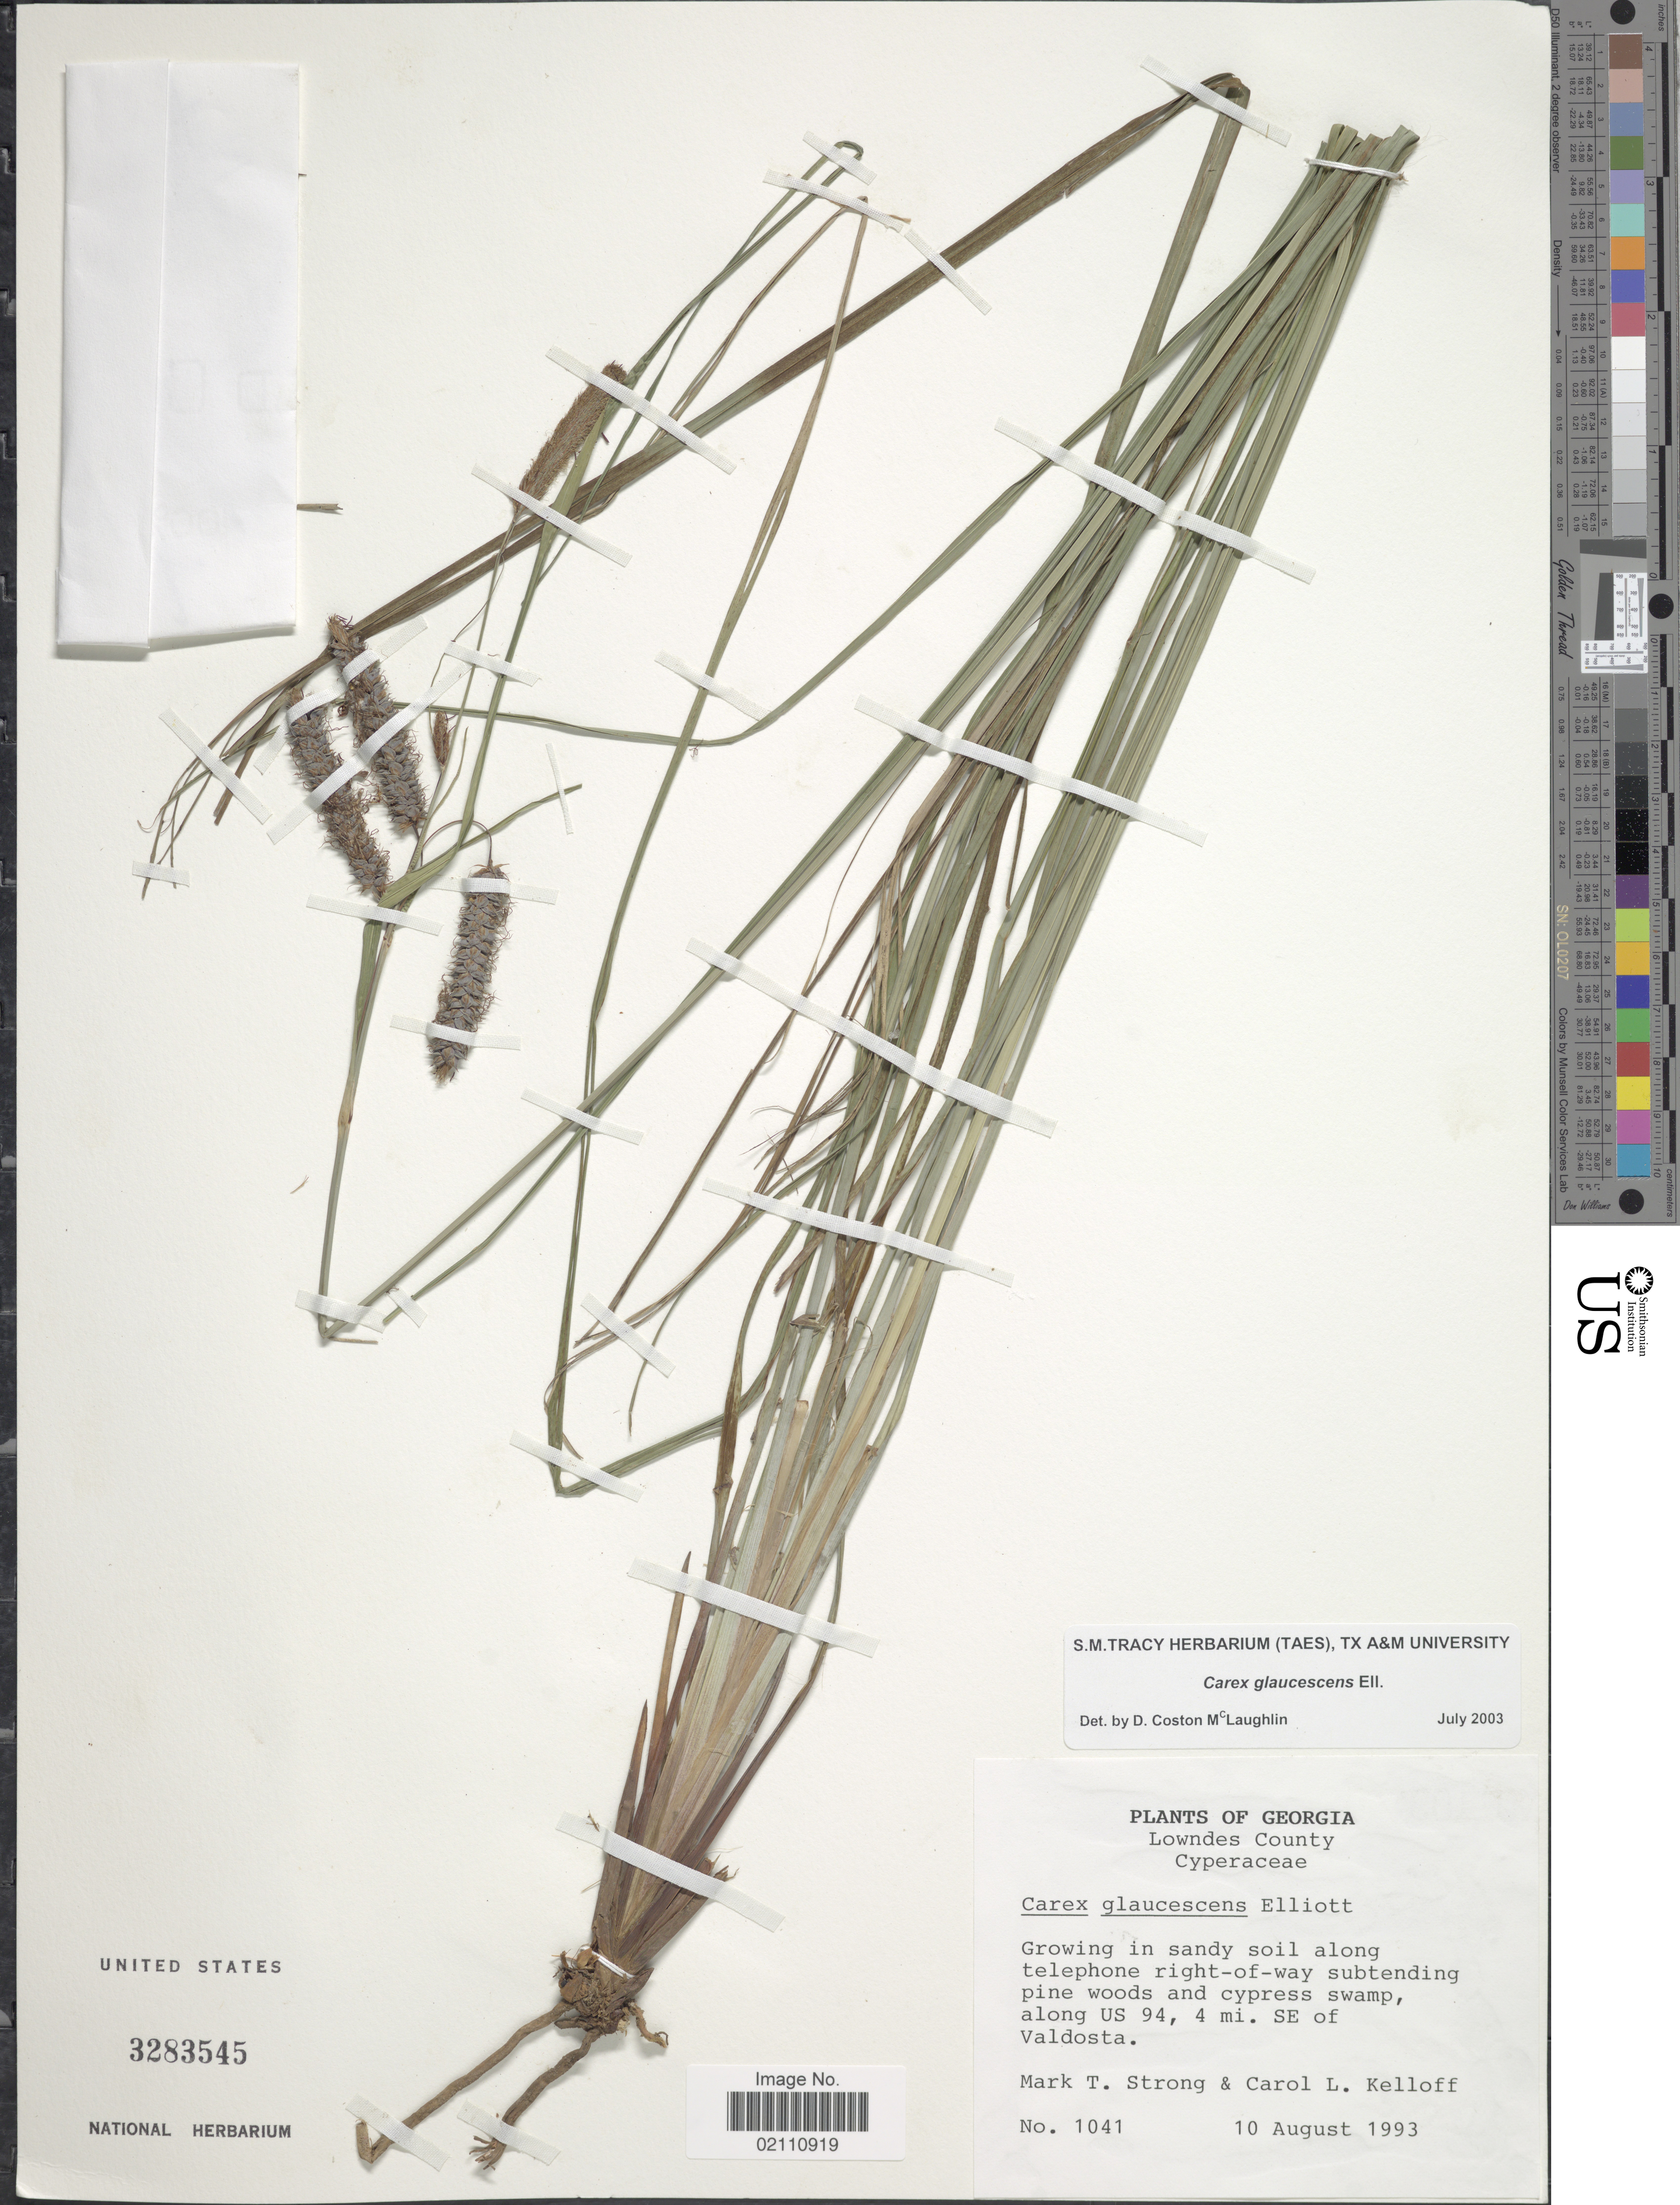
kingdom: Plantae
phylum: Tracheophyta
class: Liliopsida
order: Poales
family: Cyperaceae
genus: Carex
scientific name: Carex glaucescens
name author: Elliott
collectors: M. T. Strong & L. Kelloff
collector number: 1041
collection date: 1993-08-10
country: United States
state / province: Georgia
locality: Lowndes County, along US 94, 4 mi. SE of Valdosta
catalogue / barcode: US 3283545